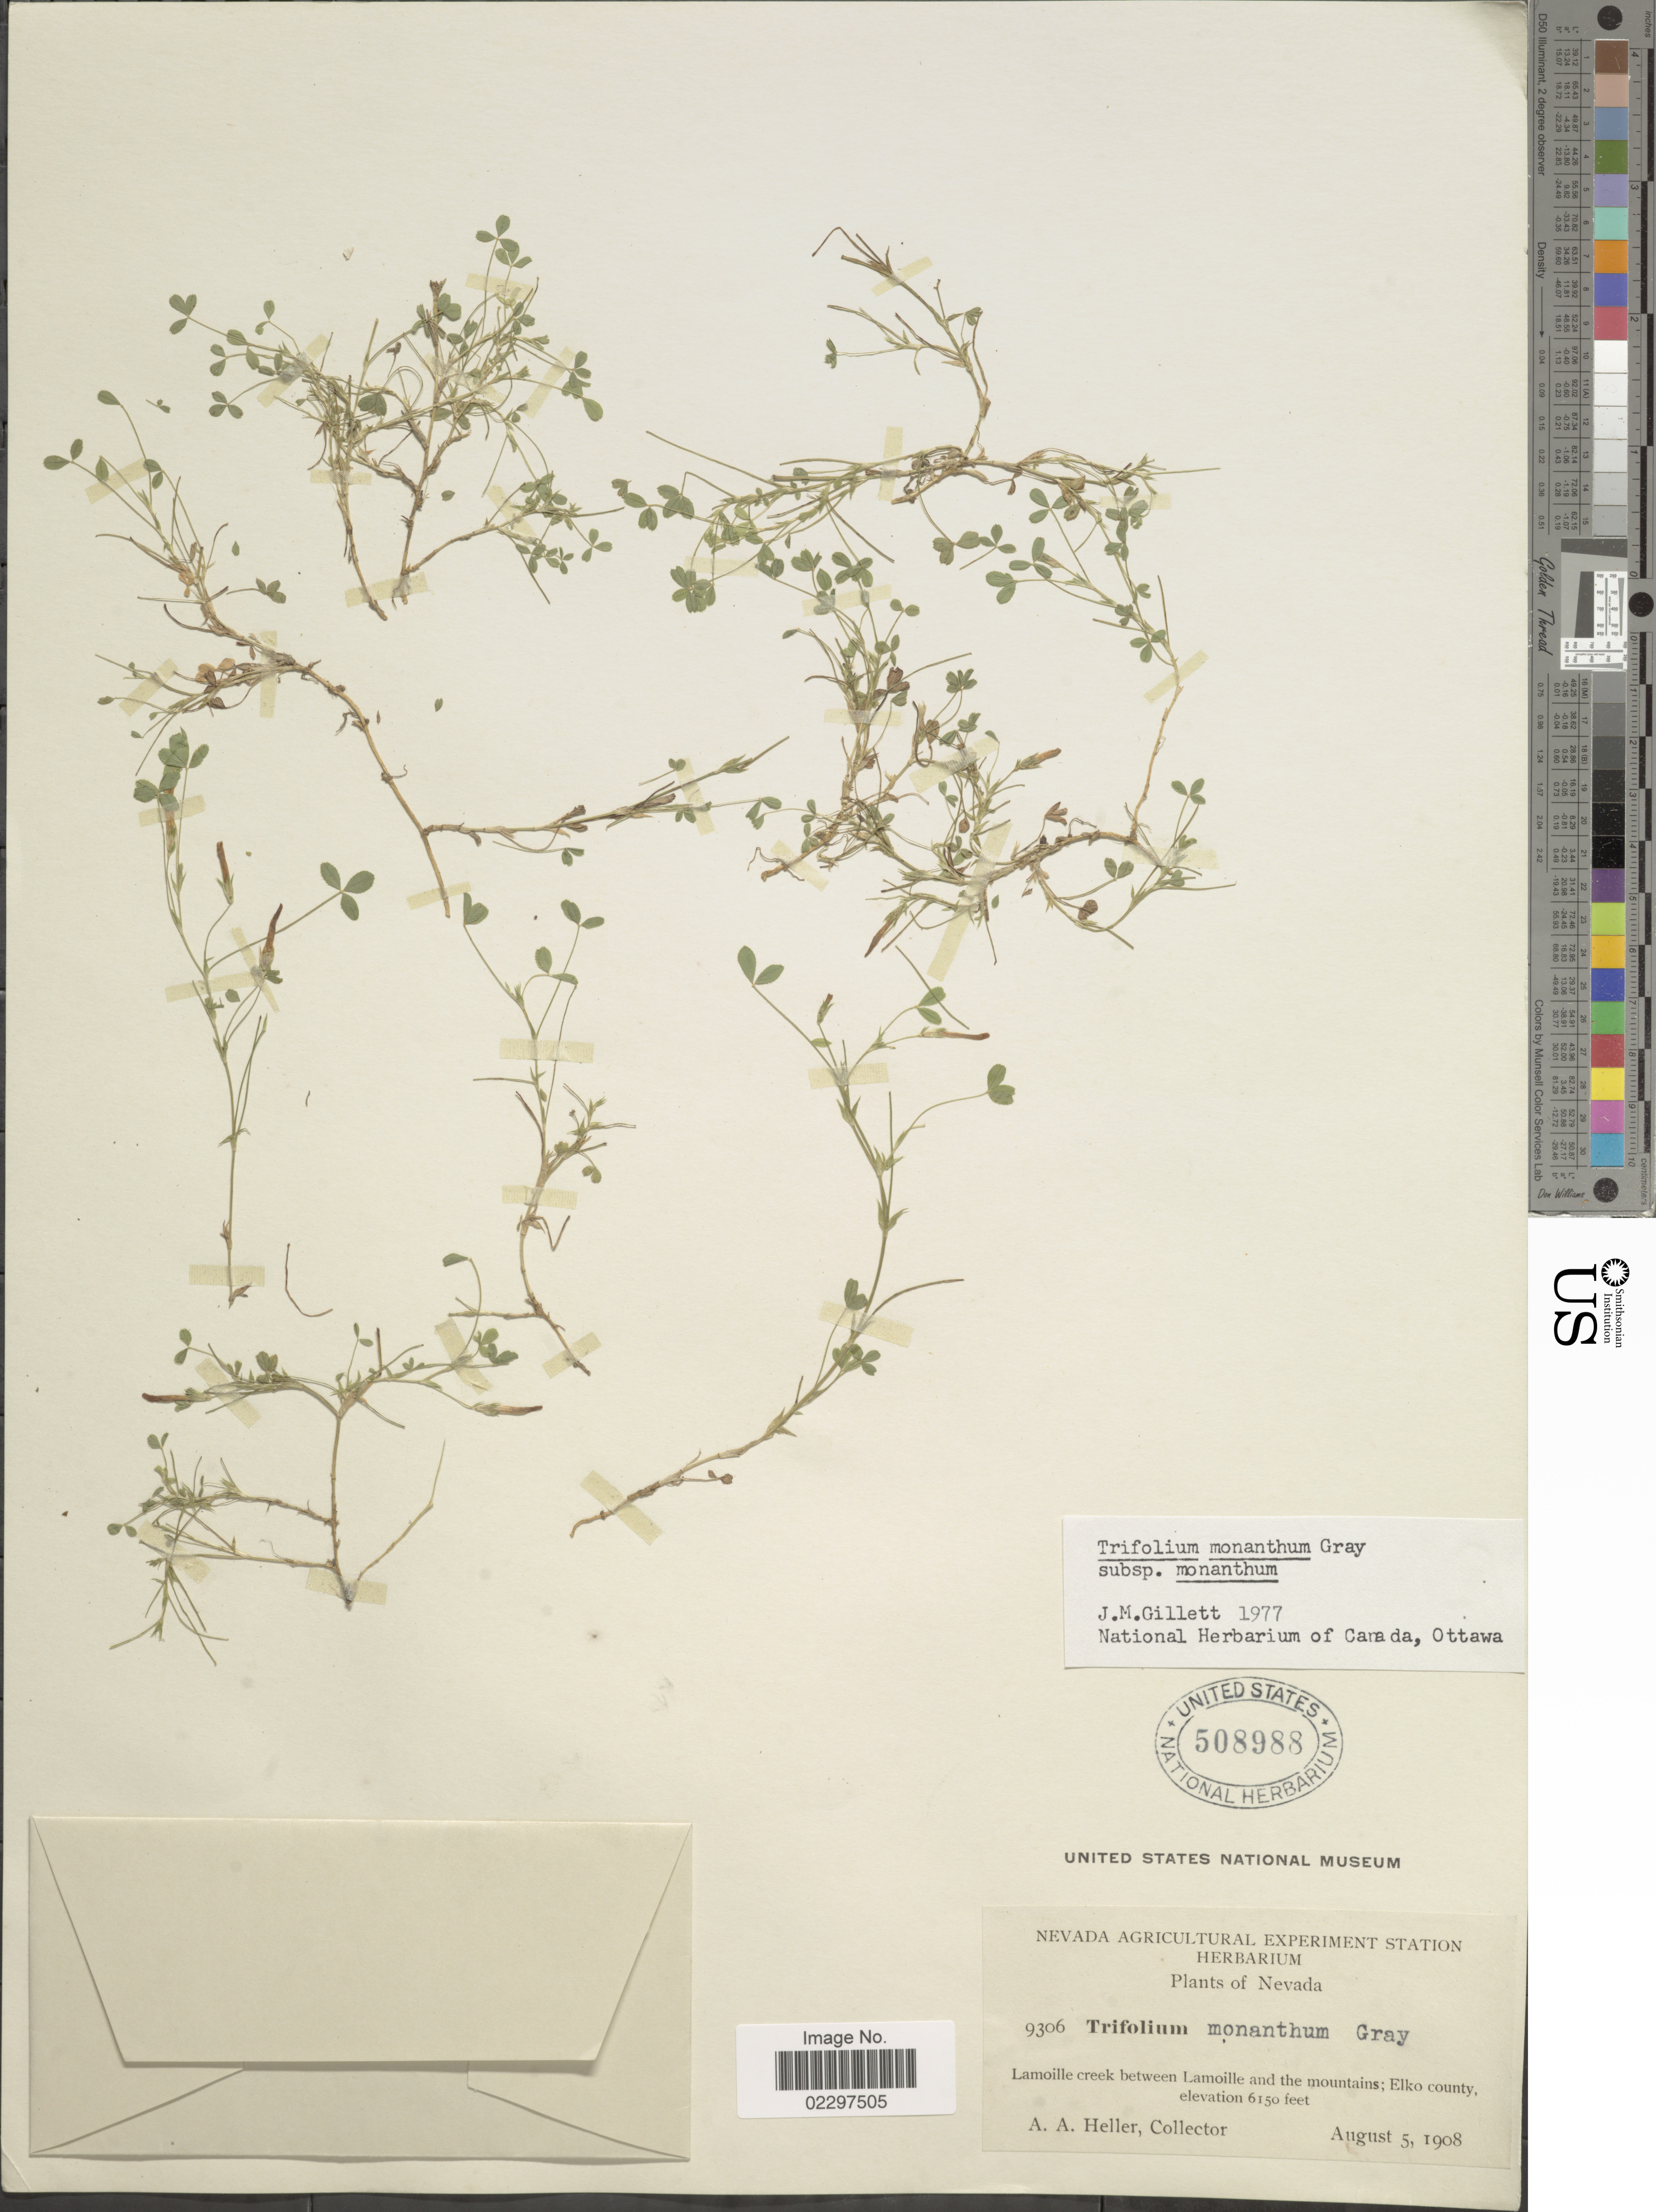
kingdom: Plantae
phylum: Tracheophyta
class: Magnoliopsida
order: Fabales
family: Fabaceae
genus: Trifolium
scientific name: Trifolium monanthum subsp. monanthum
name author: A. Gray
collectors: A. A. Heller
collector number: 9306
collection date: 1908-08-05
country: United States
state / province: Nevada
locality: Lamoille creek between Lamoille and the mountains; Elko county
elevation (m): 1875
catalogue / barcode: US 508988